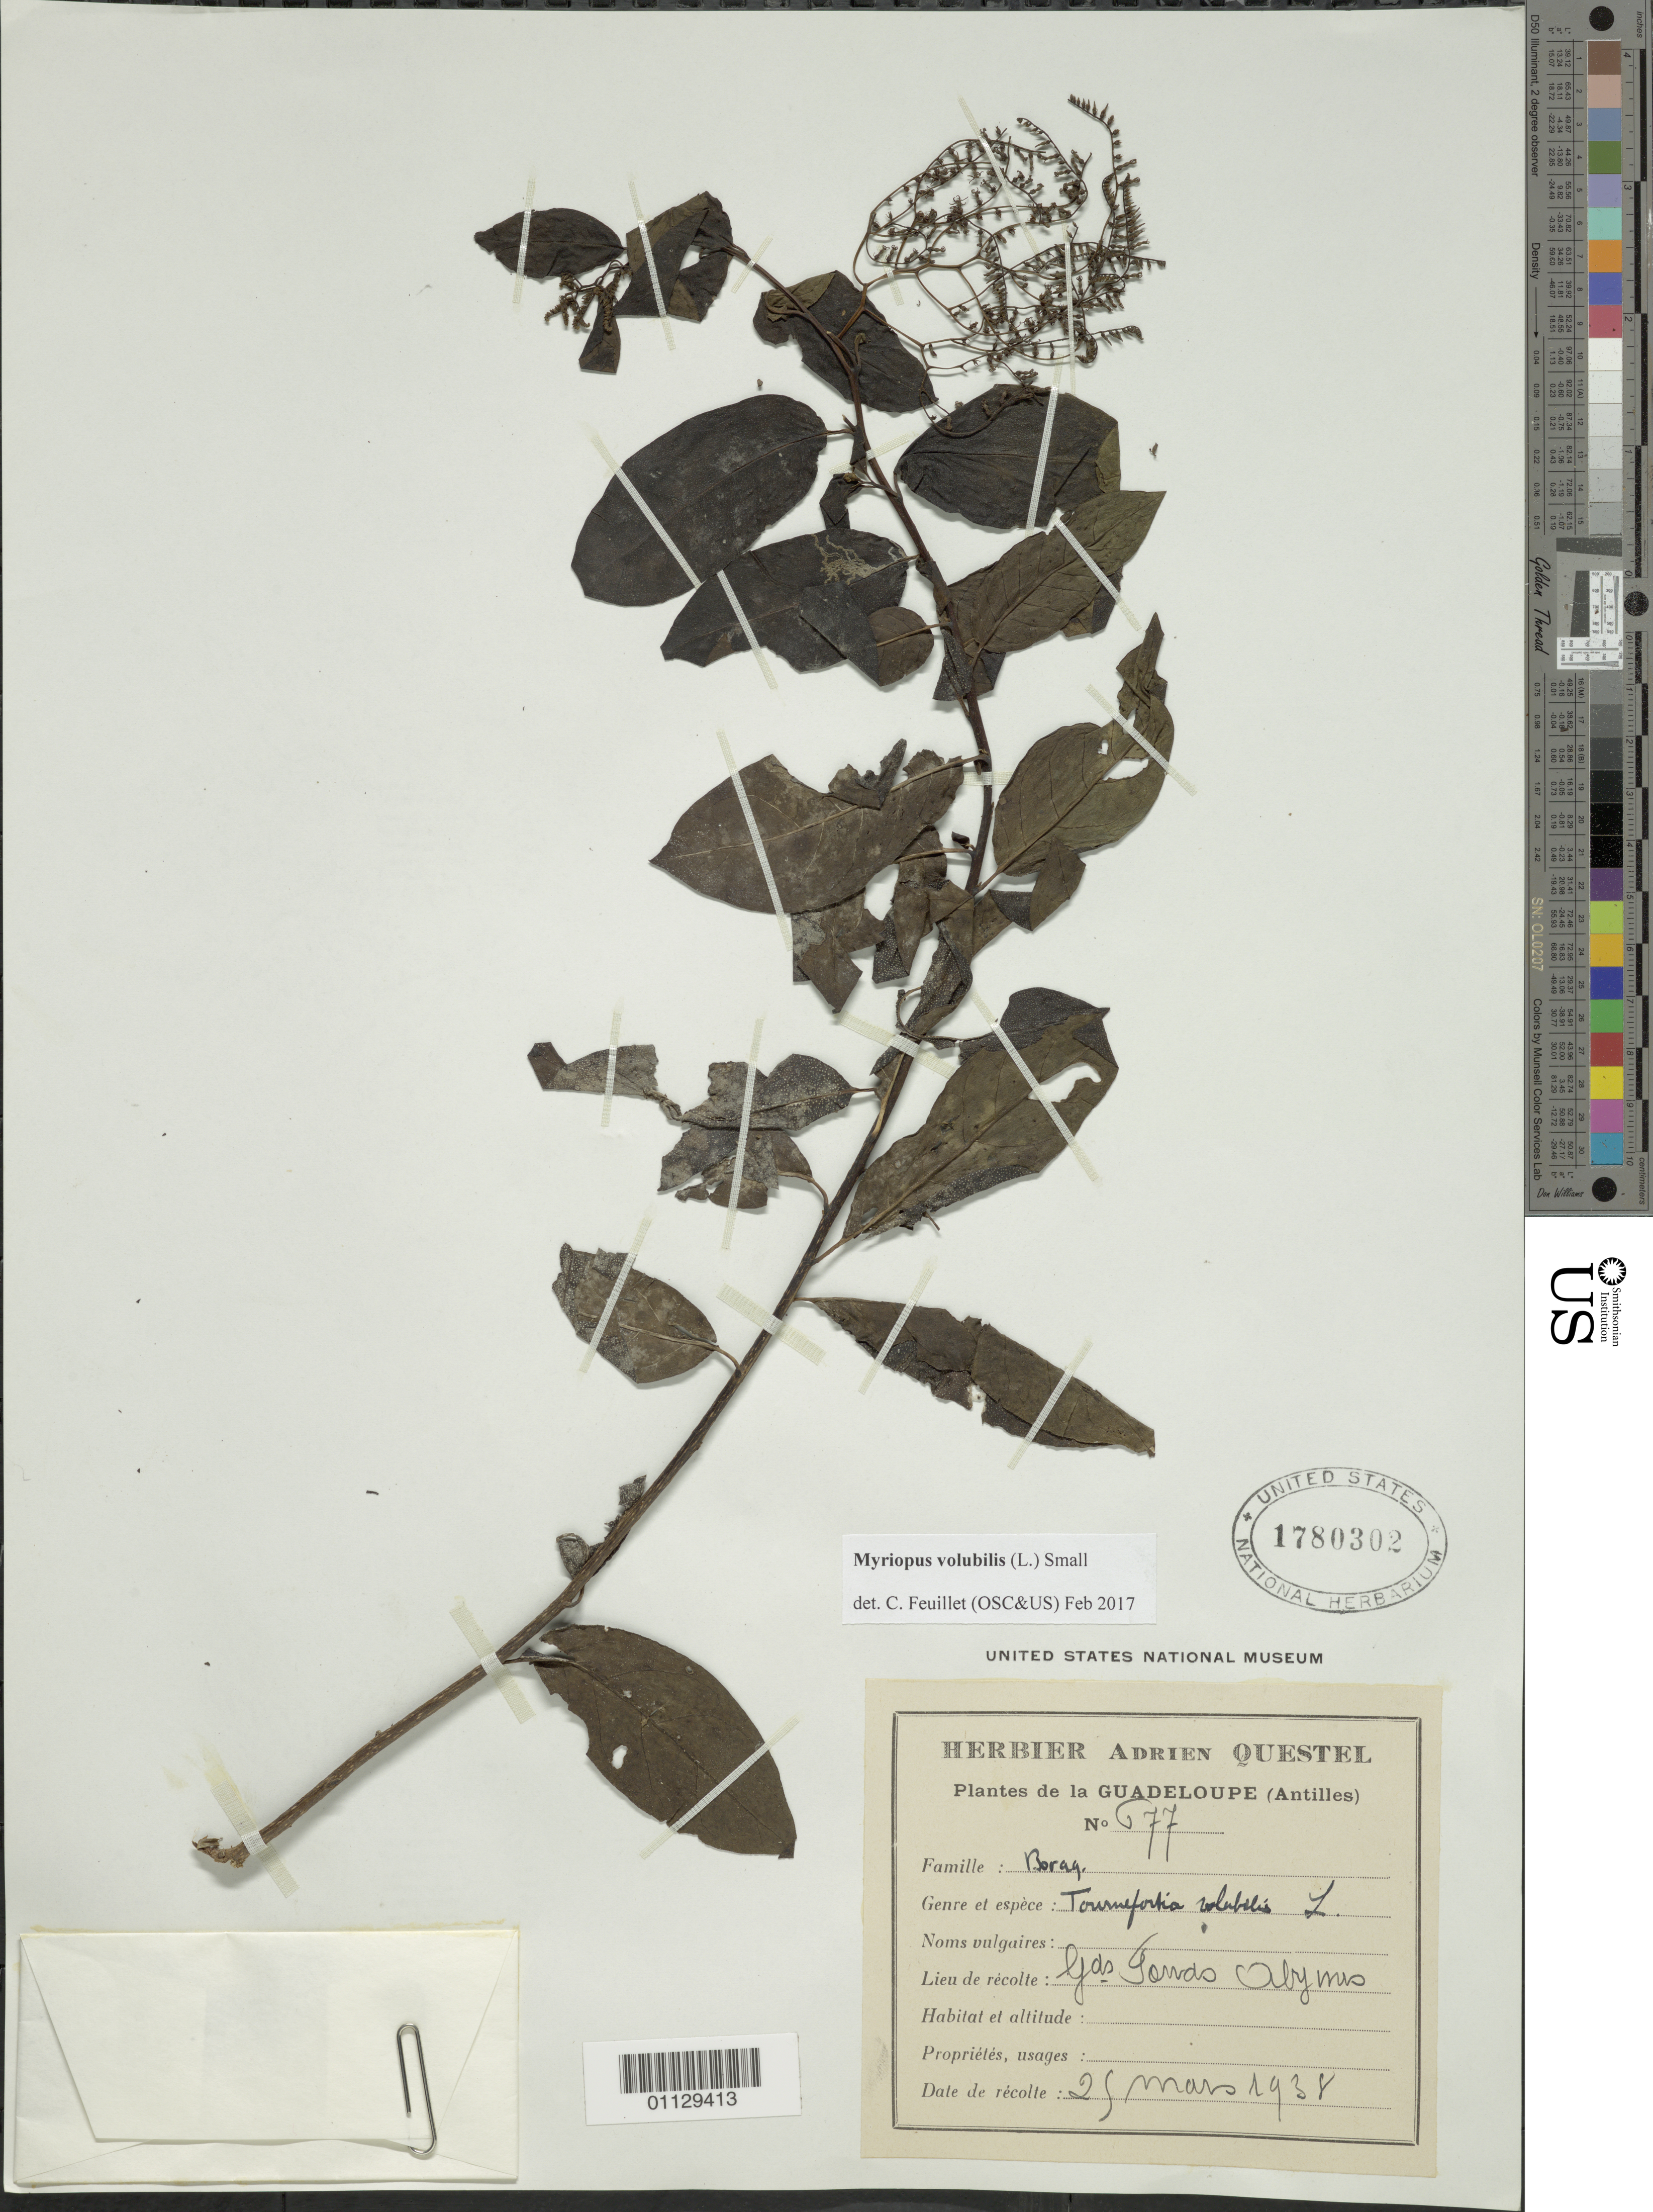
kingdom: Plantae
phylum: Tracheophyta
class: Magnoliopsida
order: Boraginales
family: Heliotropiaceae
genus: Myriopus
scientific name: Myriopus volubilis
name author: (L.) Small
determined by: Feuillet, C.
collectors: A. Questel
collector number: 677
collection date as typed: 29 Mar 1938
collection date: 1938-03-29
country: Guadeloupe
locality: Gds. Gords Orbysmus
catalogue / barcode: US 1780302